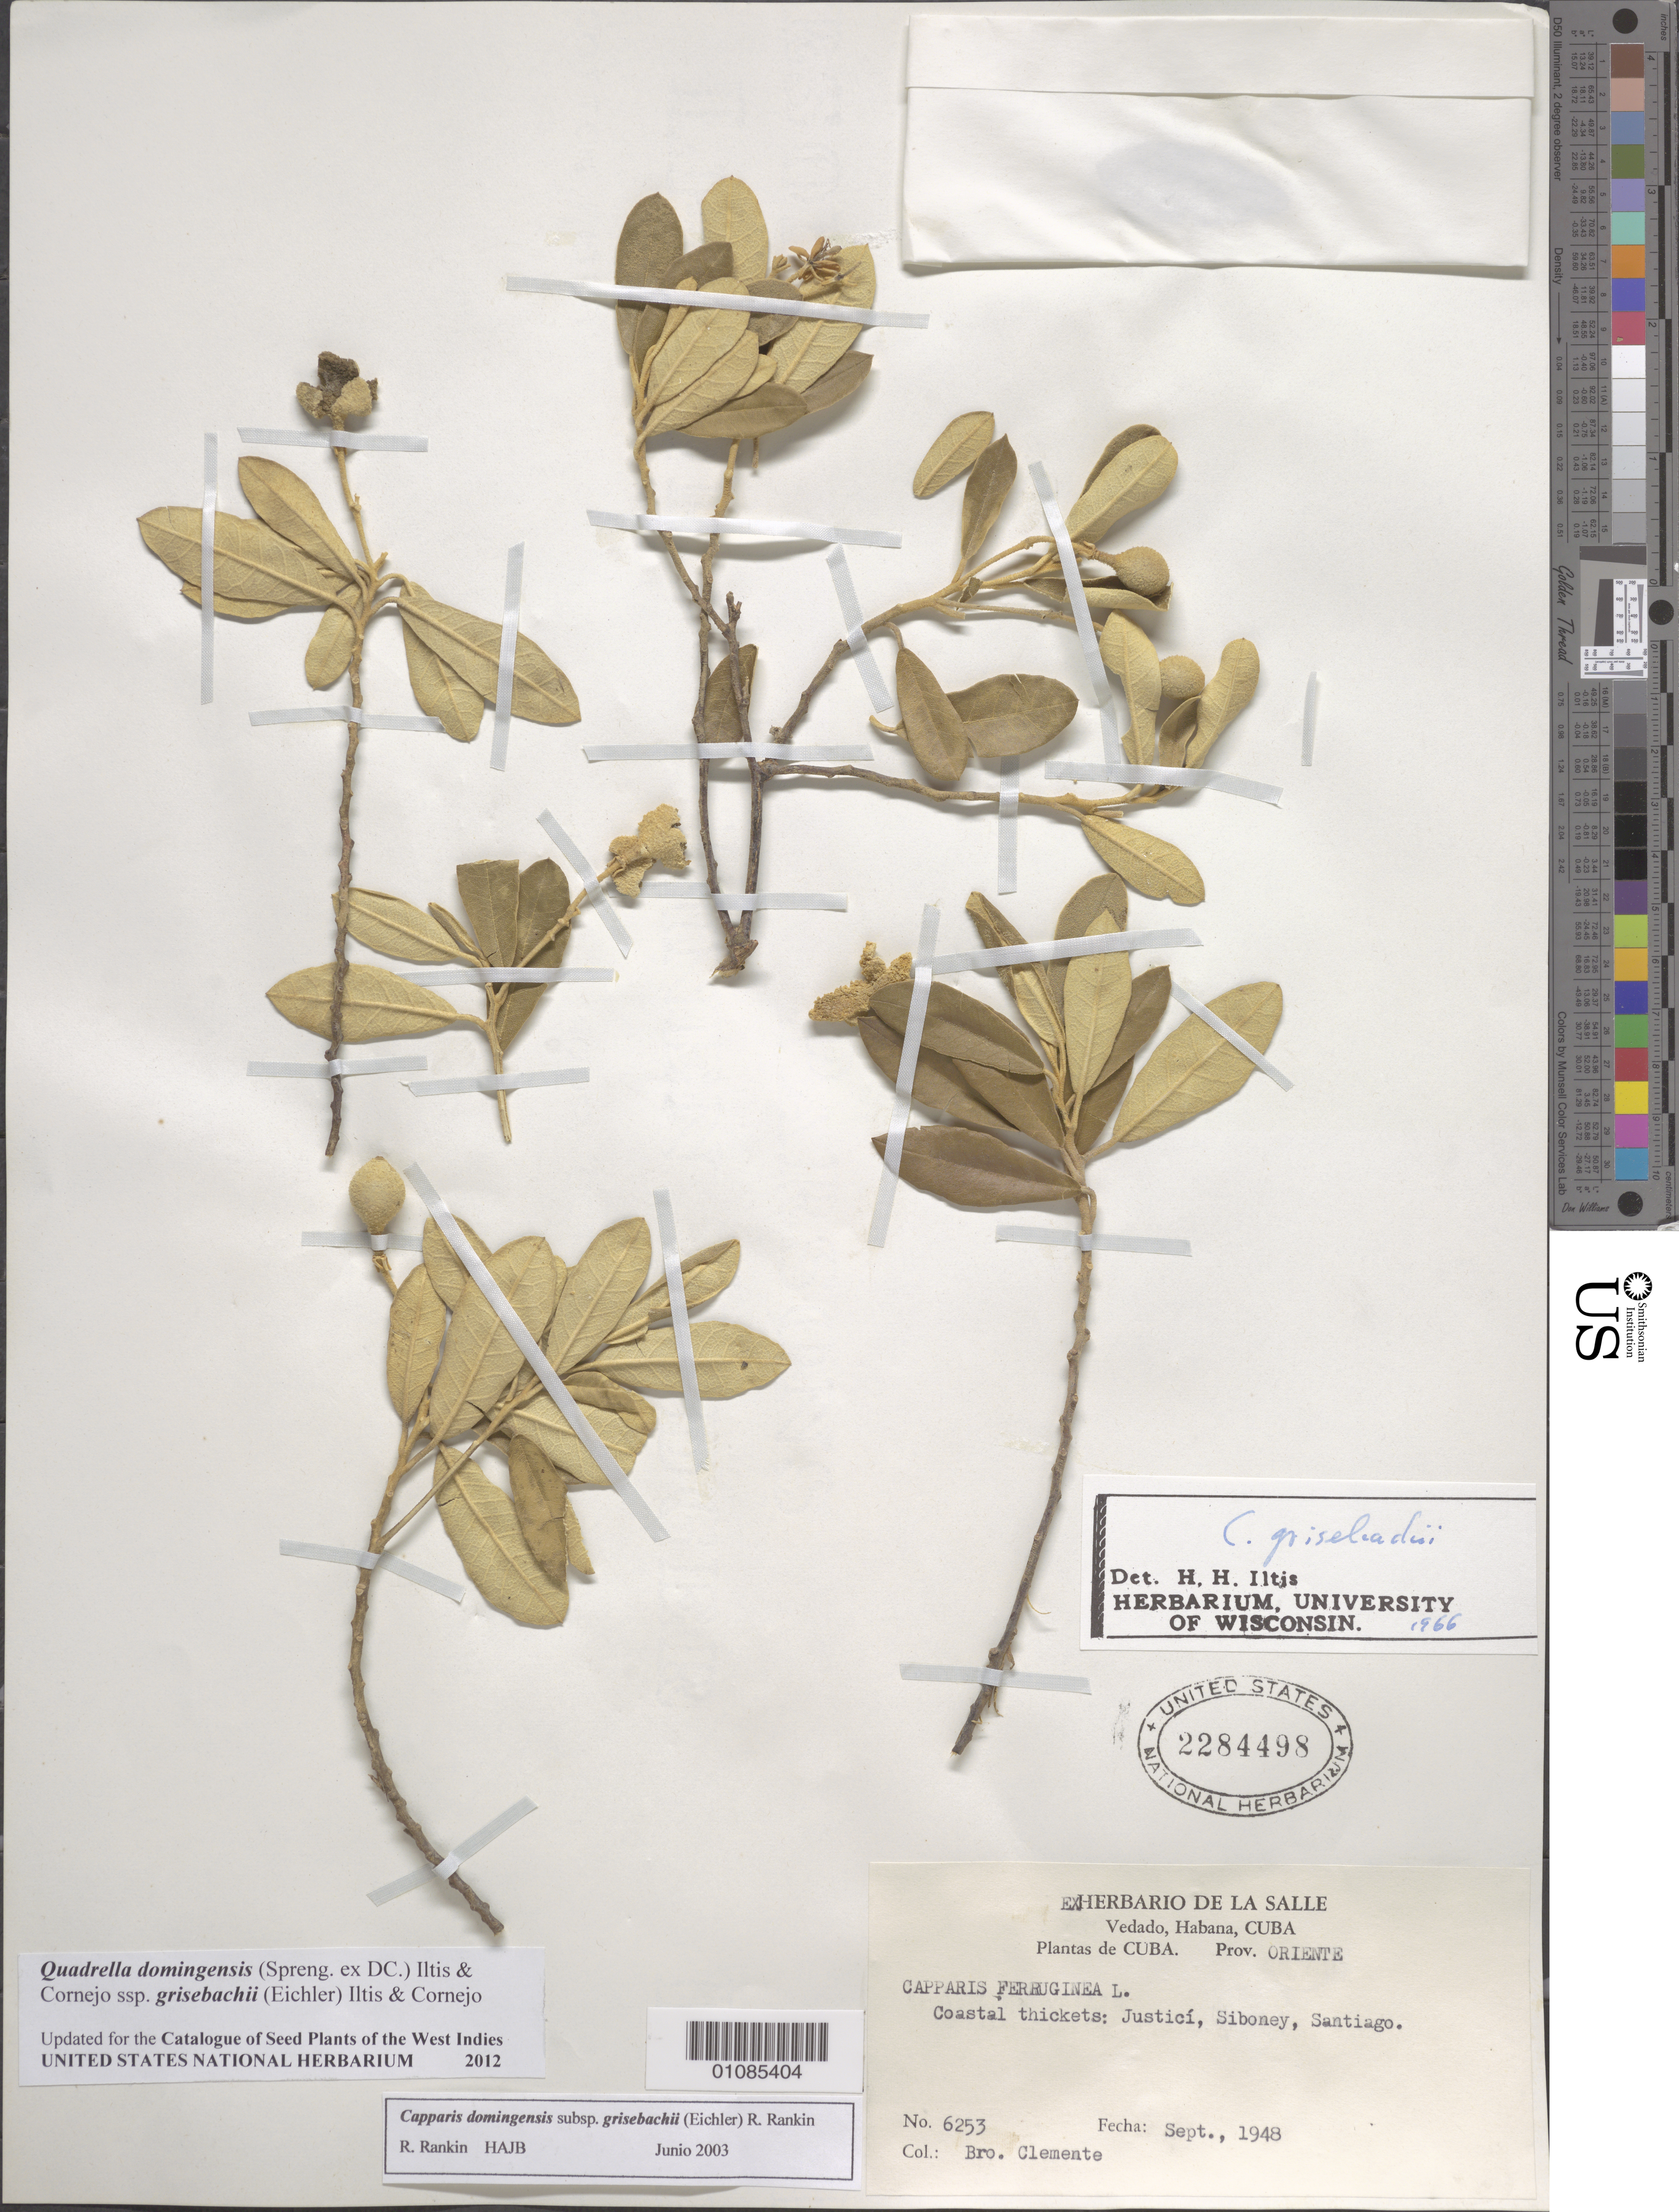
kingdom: Plantae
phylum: Tracheophyta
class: Magnoliopsida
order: Brassicales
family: Capparaceae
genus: Quadrella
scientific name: Quadrella domingensis subsp. grisebachii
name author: (Eichler) Cornejo & Iltis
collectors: Bro. Clemente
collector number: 6253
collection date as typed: Sep 1948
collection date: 1948-09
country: Cuba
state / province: Santiago de Cuba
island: Cuba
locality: Coastal thickets: Justici, Siboney, Santiago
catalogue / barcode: US 2284498